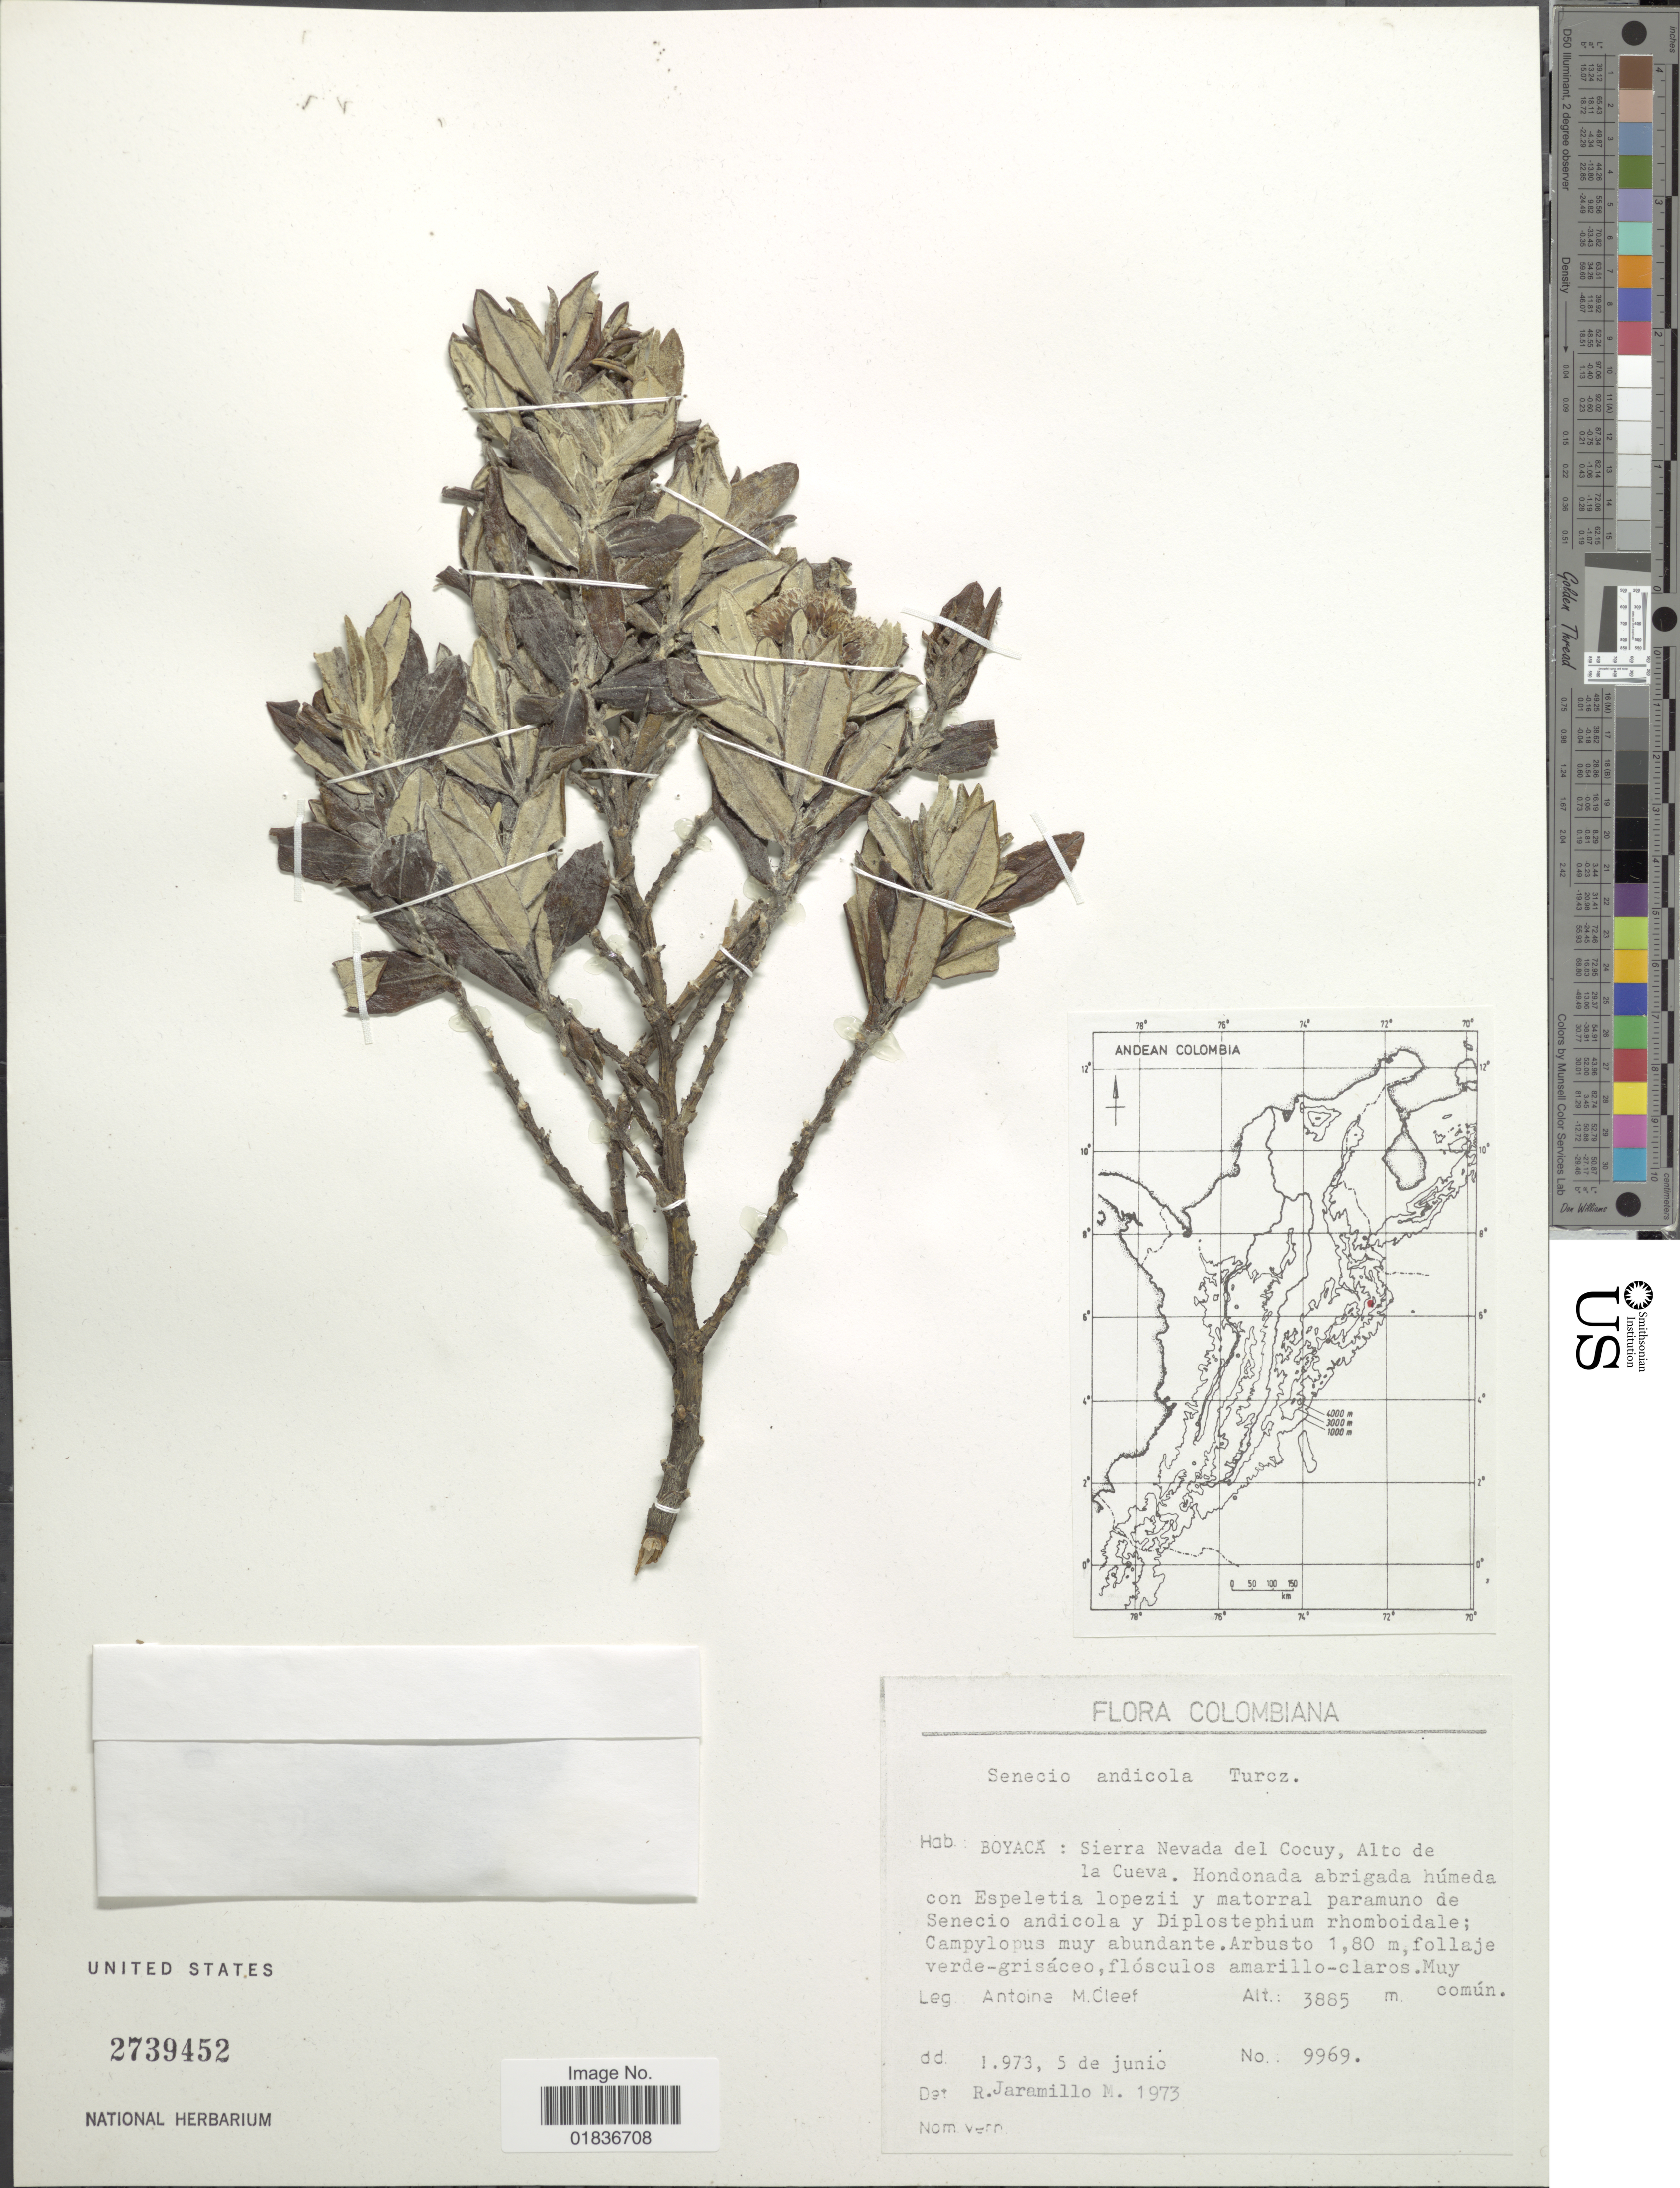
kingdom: Plantae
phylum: Tracheophyta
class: Magnoliopsida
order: Asterales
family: Asteraceae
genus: Pentacalia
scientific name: Pentacalia andicola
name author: (Turcz.) Cuatrec.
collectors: A. M. Cleef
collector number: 9969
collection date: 1973-06-05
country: Colombia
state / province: Boyacá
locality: Boyacá: Sierra Nevada del Cocuy, Alto de la Cueva.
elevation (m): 3885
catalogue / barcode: US 2739452